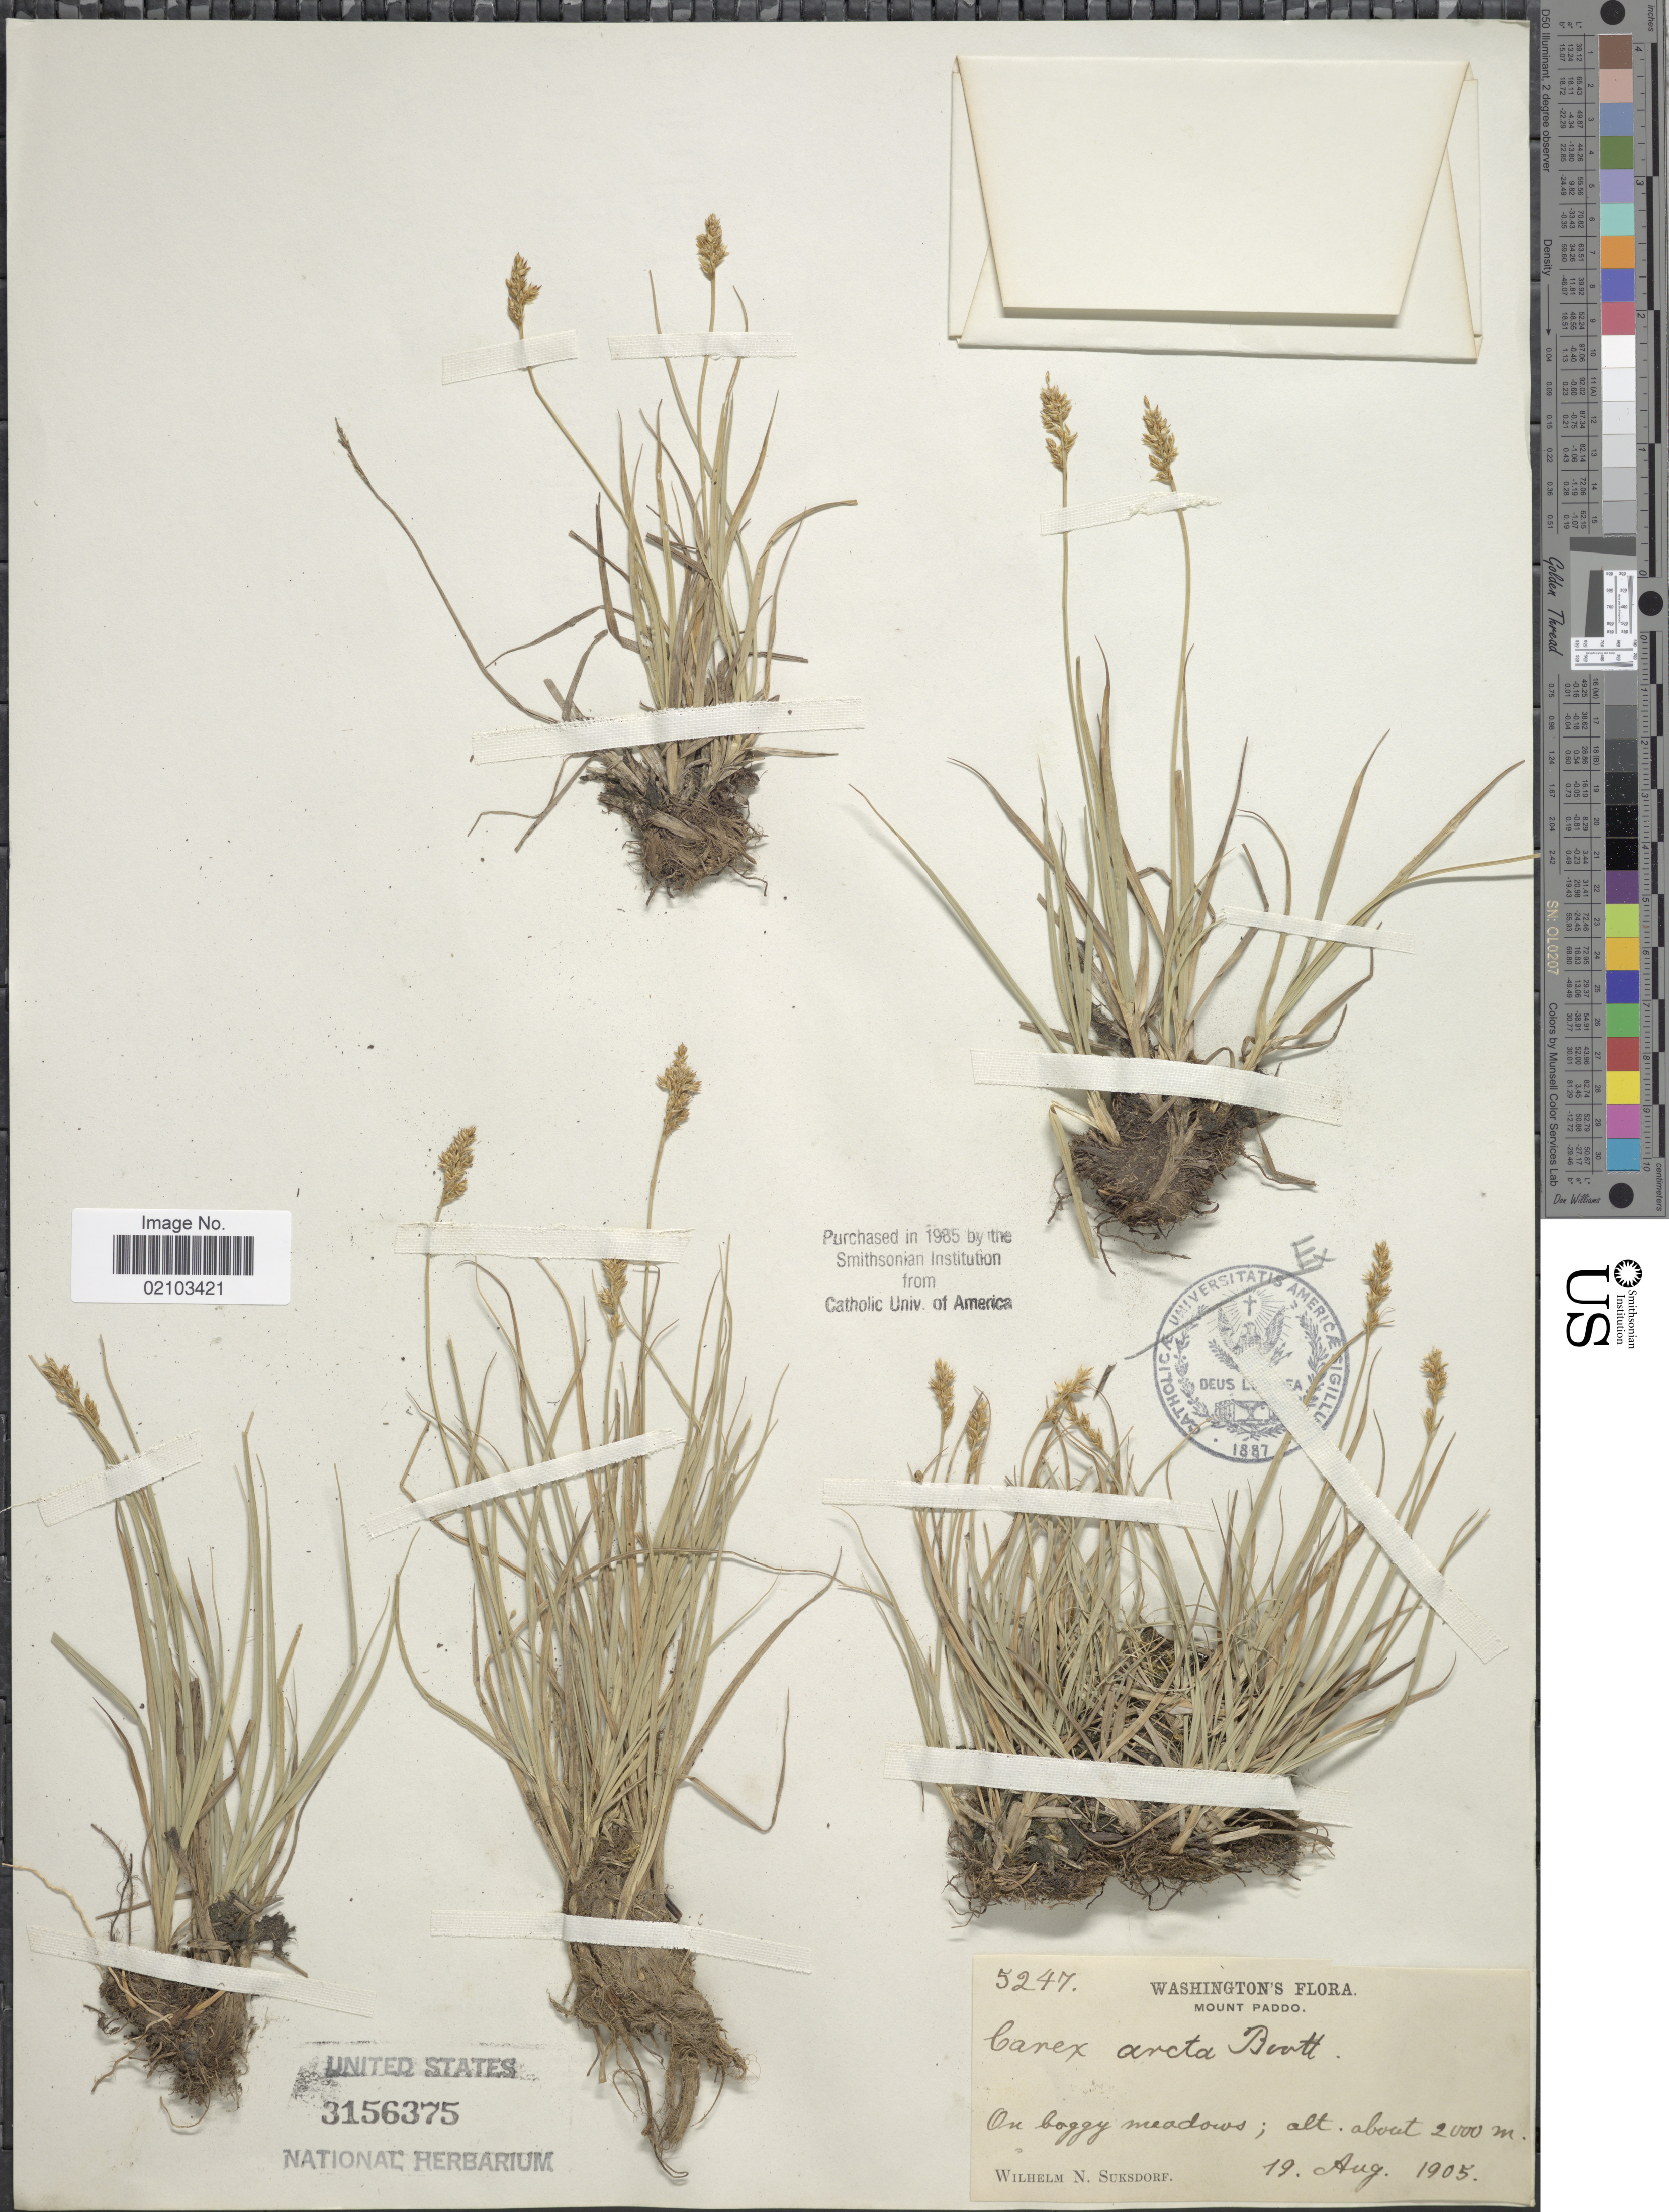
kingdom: Plantae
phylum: Tracheophyta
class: Liliopsida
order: Poales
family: Cyperaceae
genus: Carex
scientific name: Carex arcta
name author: Boott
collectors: W. N. Suksdorf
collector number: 5247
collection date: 1905-08-19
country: United States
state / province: Washington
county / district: Skamania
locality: Mount Paddo. On boggy meadows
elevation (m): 2000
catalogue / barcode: US 3156375